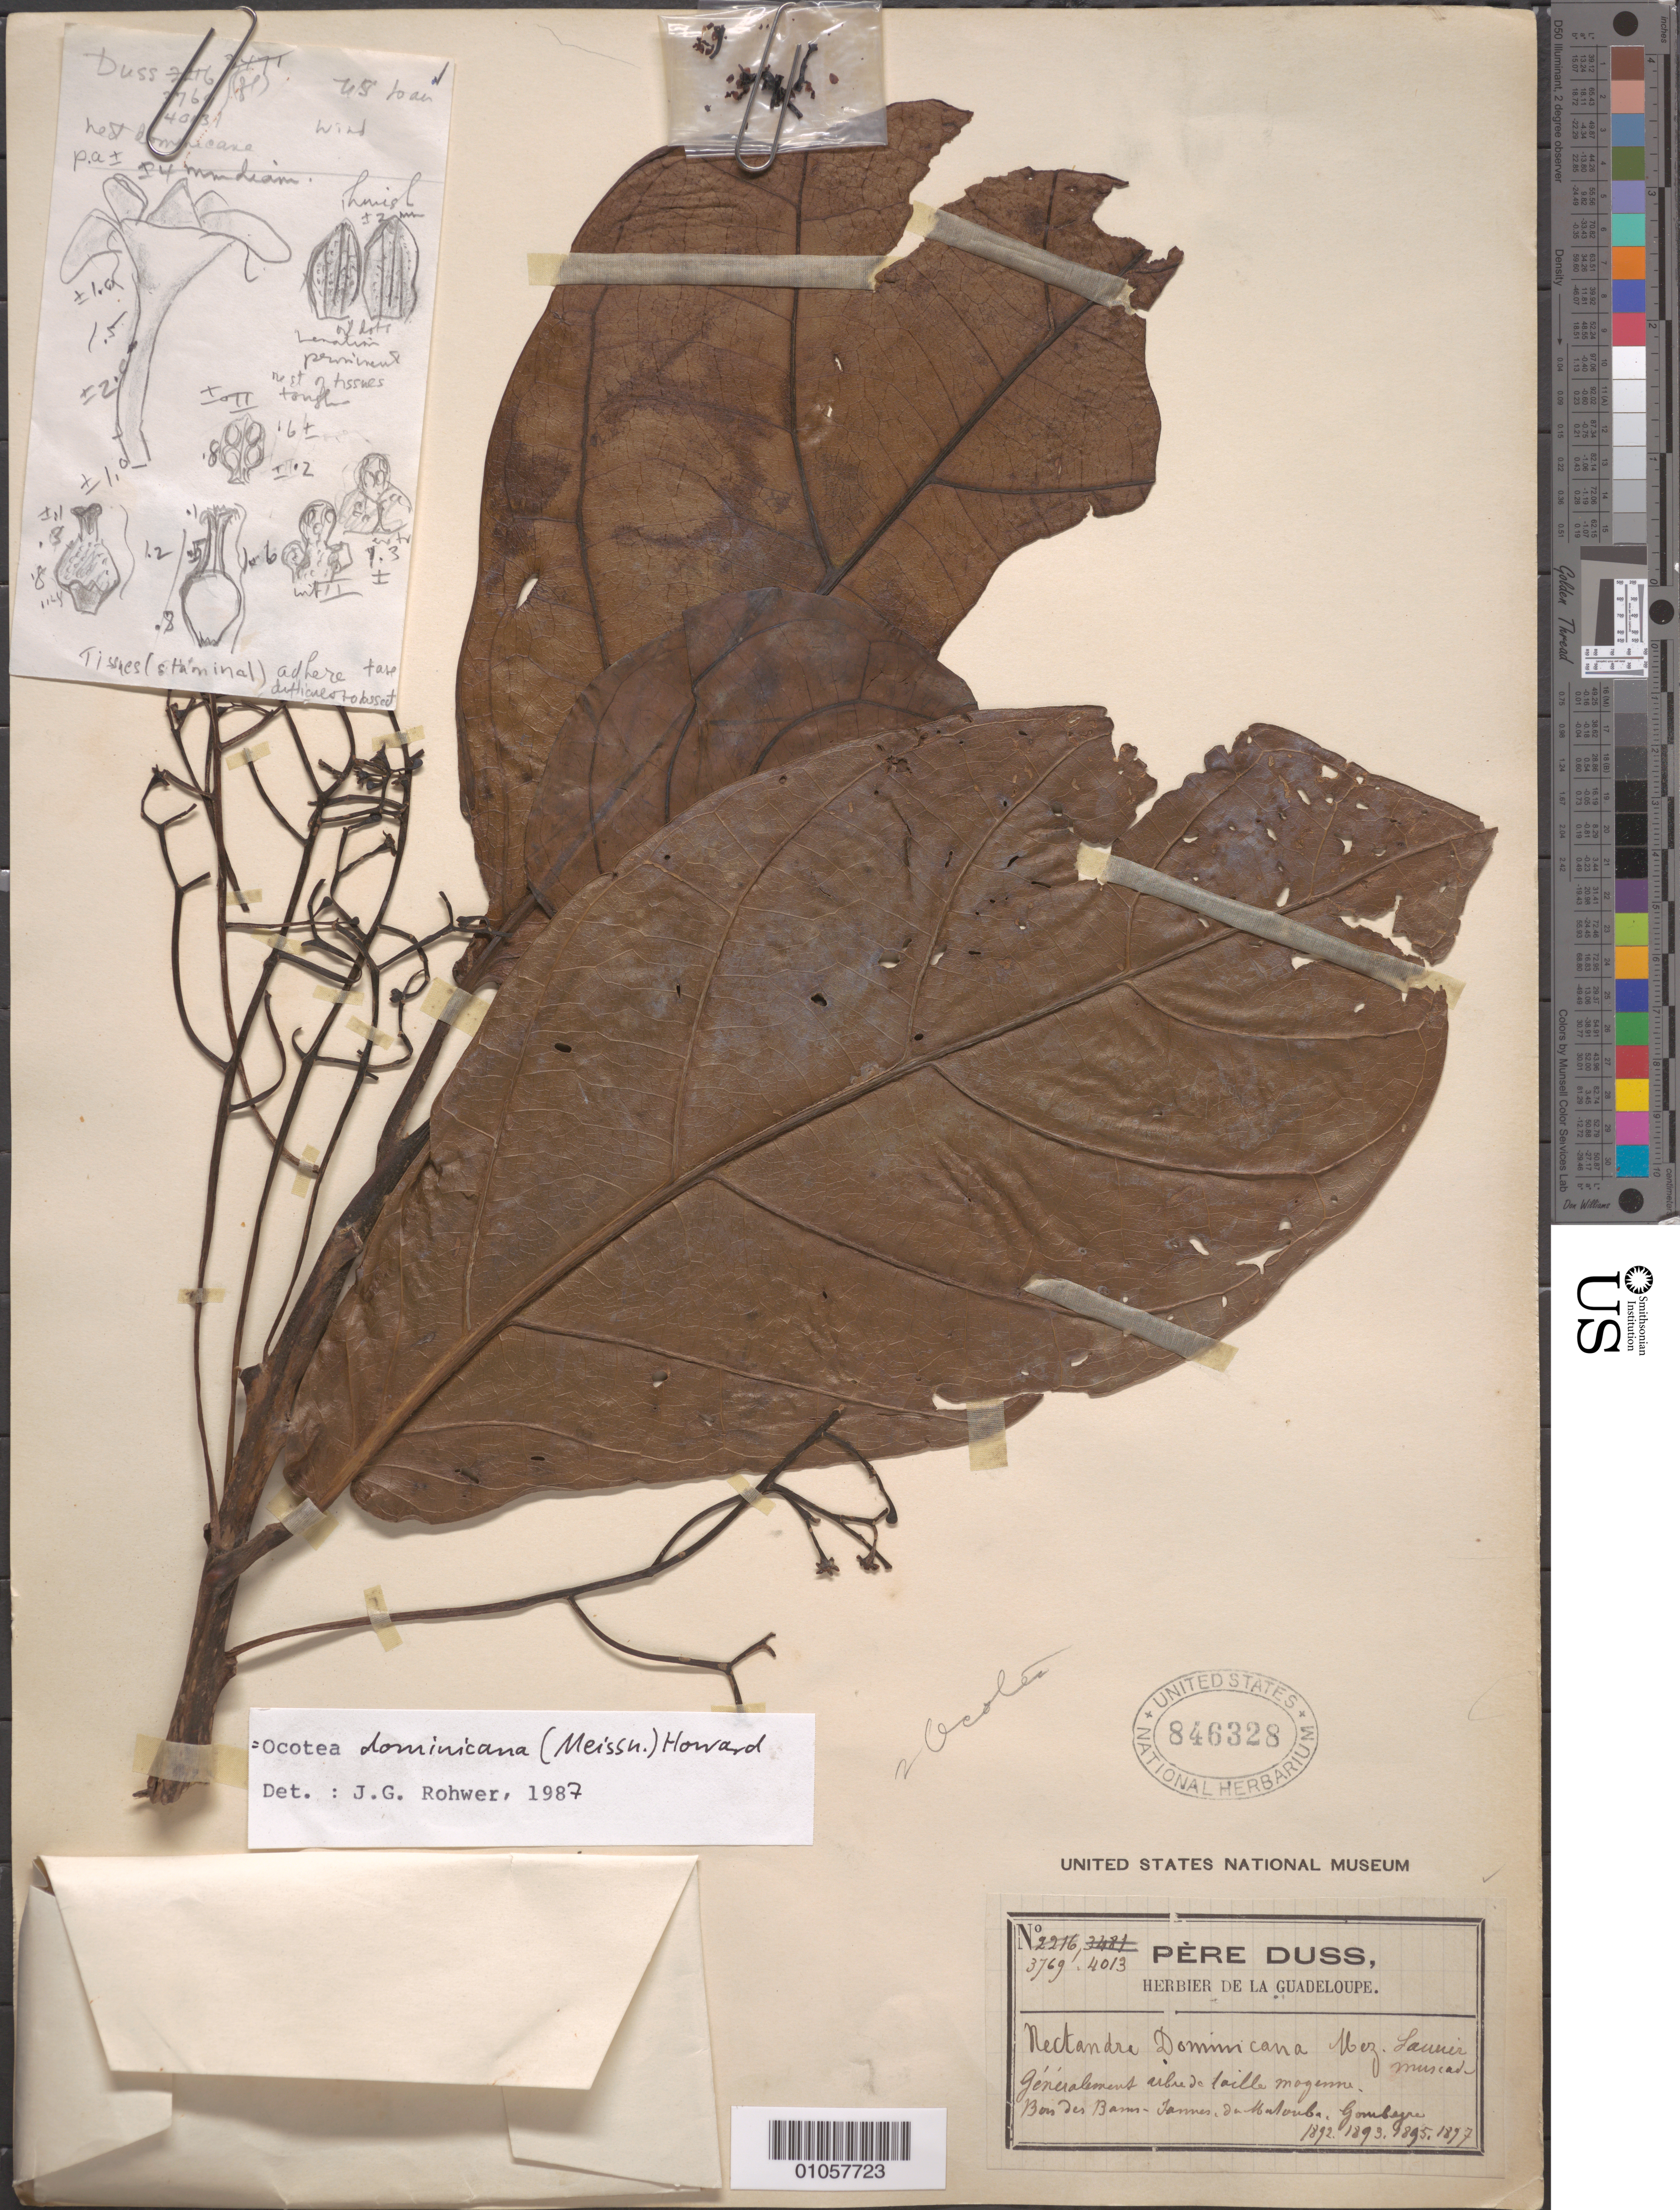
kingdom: Plantae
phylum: Tracheophyta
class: Magnoliopsida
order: Laurales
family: Lauraceae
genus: Ocotea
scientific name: Ocotea dominicana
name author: (Meisn.) R.A. Howard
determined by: Rohwer, J. G.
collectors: Père Duss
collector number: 3769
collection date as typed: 1892 to -- --- 1897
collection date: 1892/1897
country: Guadeloupe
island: Basse Terre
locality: Bois des Basse-Terres, du Matouba, Gombyre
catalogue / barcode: US 846328